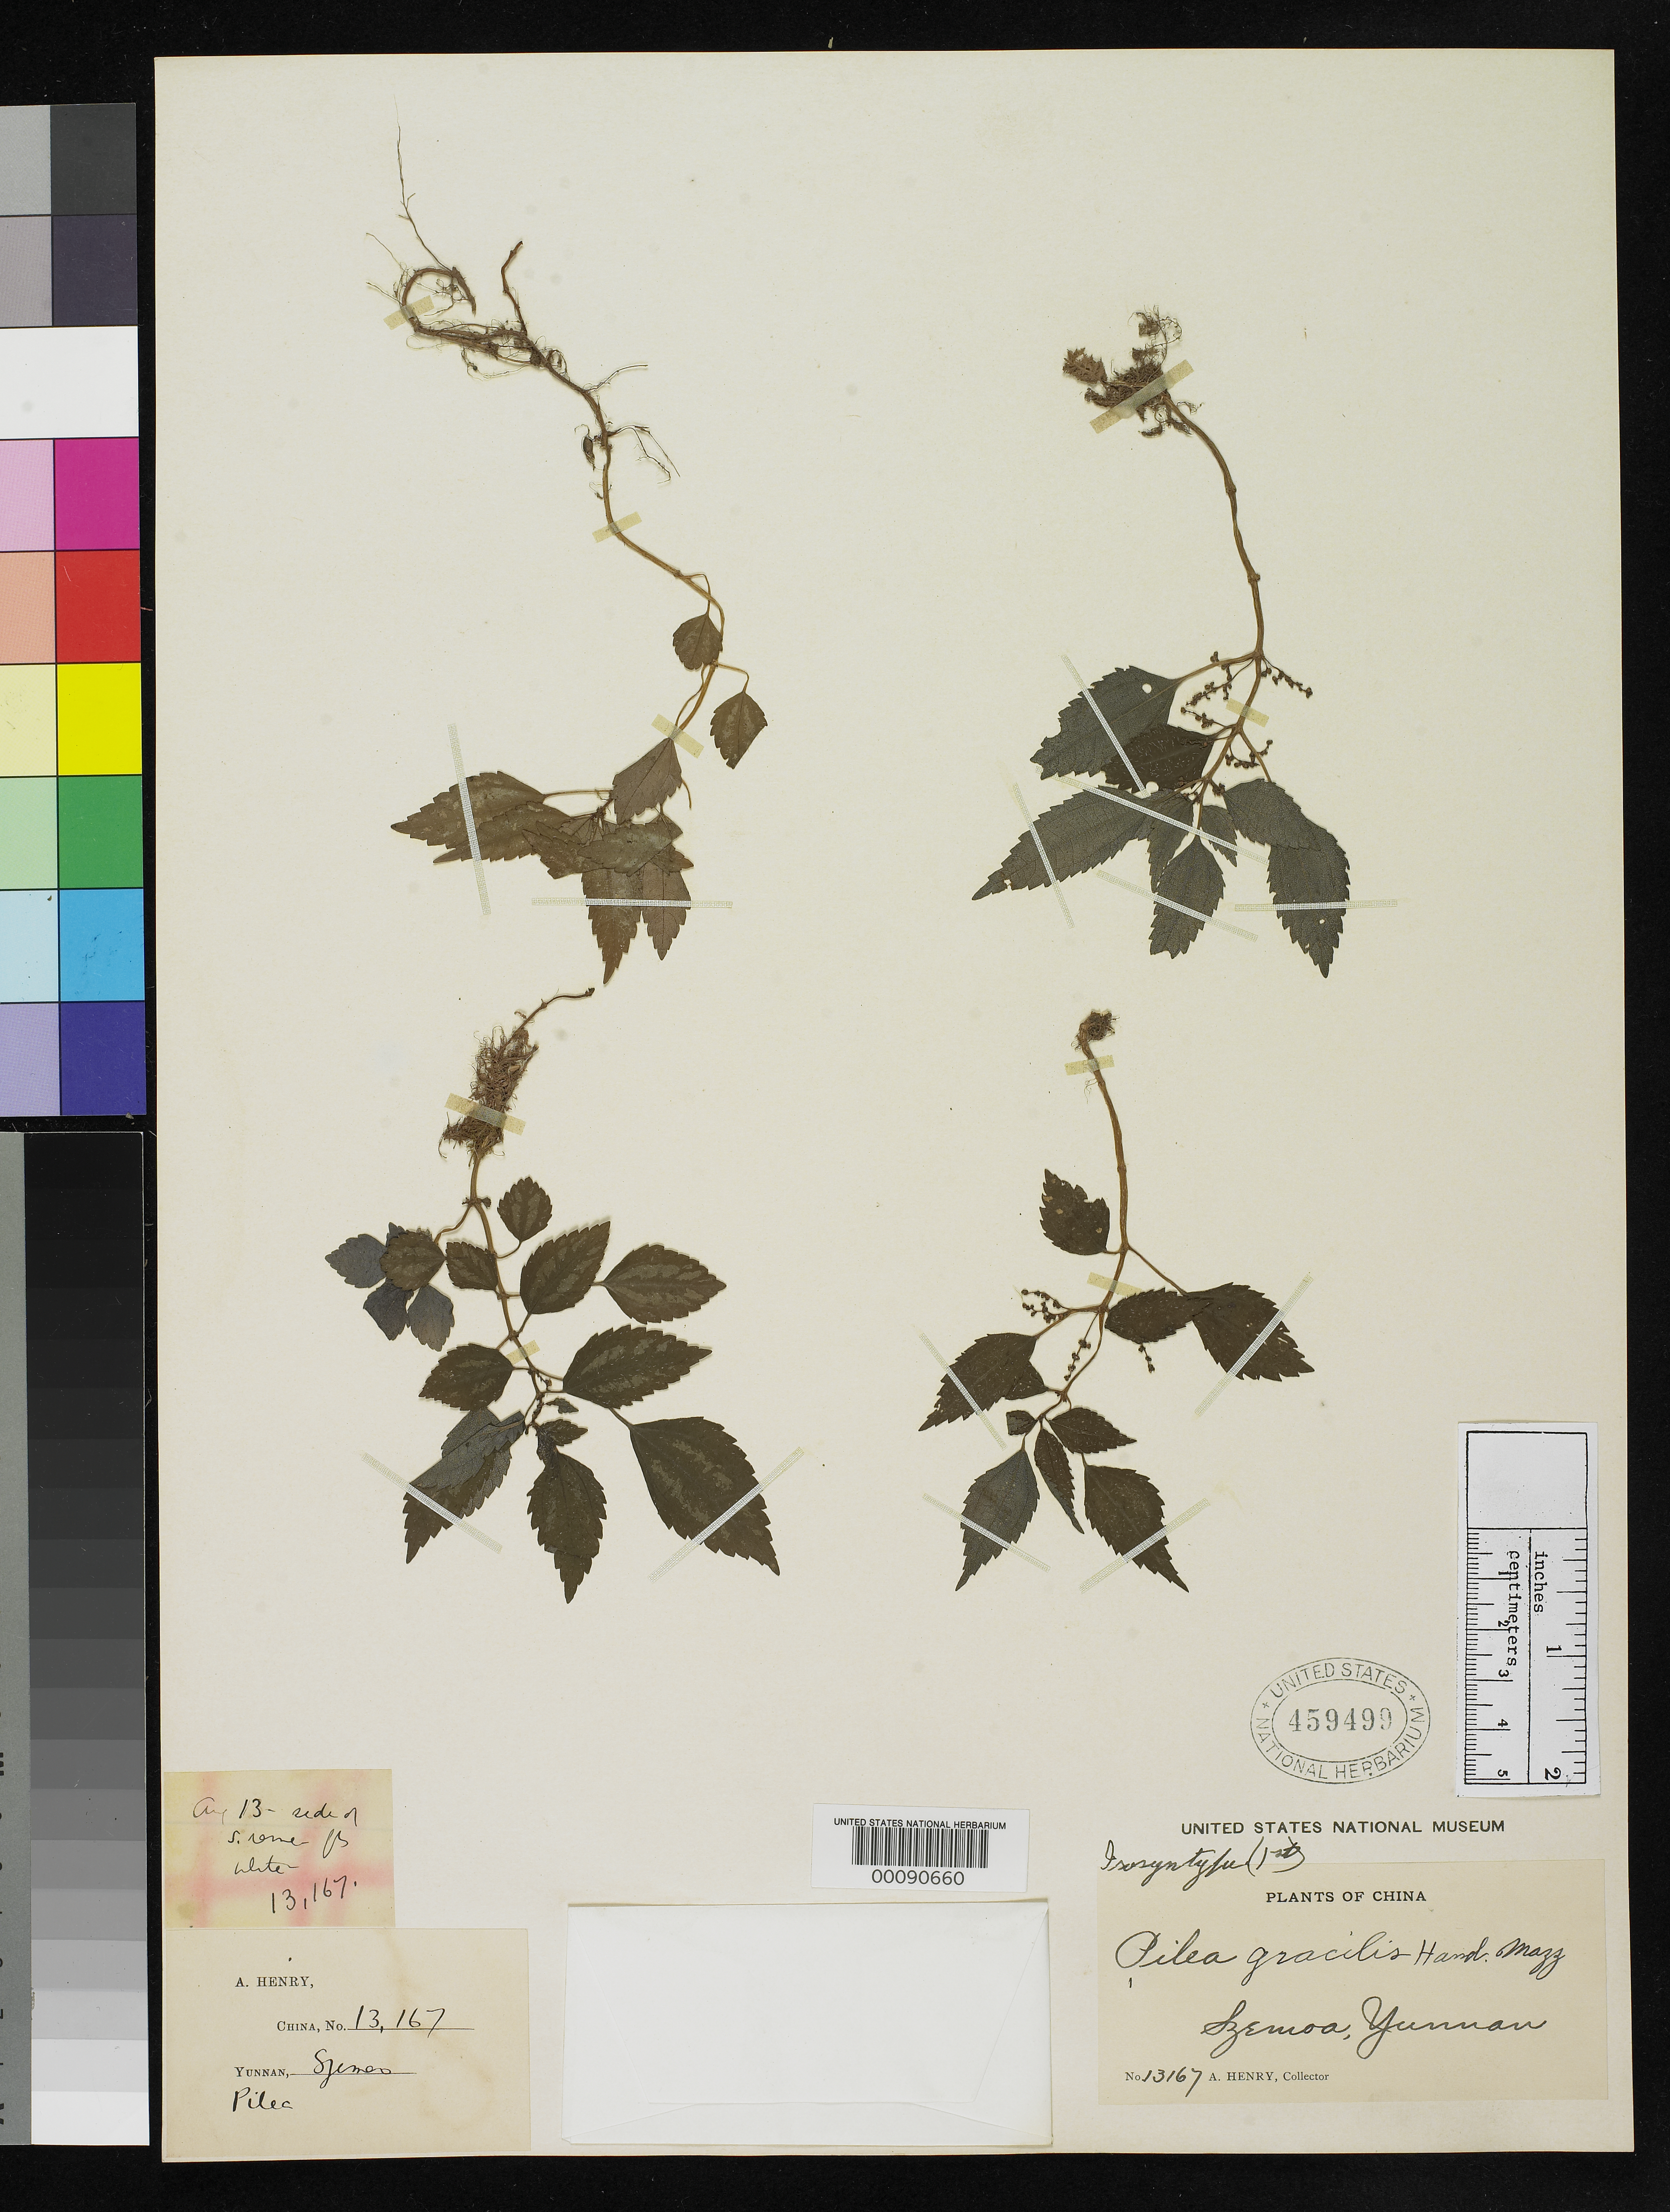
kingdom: Plantae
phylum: Tracheophyta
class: Magnoliopsida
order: Rosales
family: Urticaceae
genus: Pilea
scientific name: Pilea gracilis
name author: Hand.-Mazz.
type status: Isosyntype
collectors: A. Henry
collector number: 13167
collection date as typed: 12 Aug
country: China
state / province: Yunnan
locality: Szemoa.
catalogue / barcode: US 459499